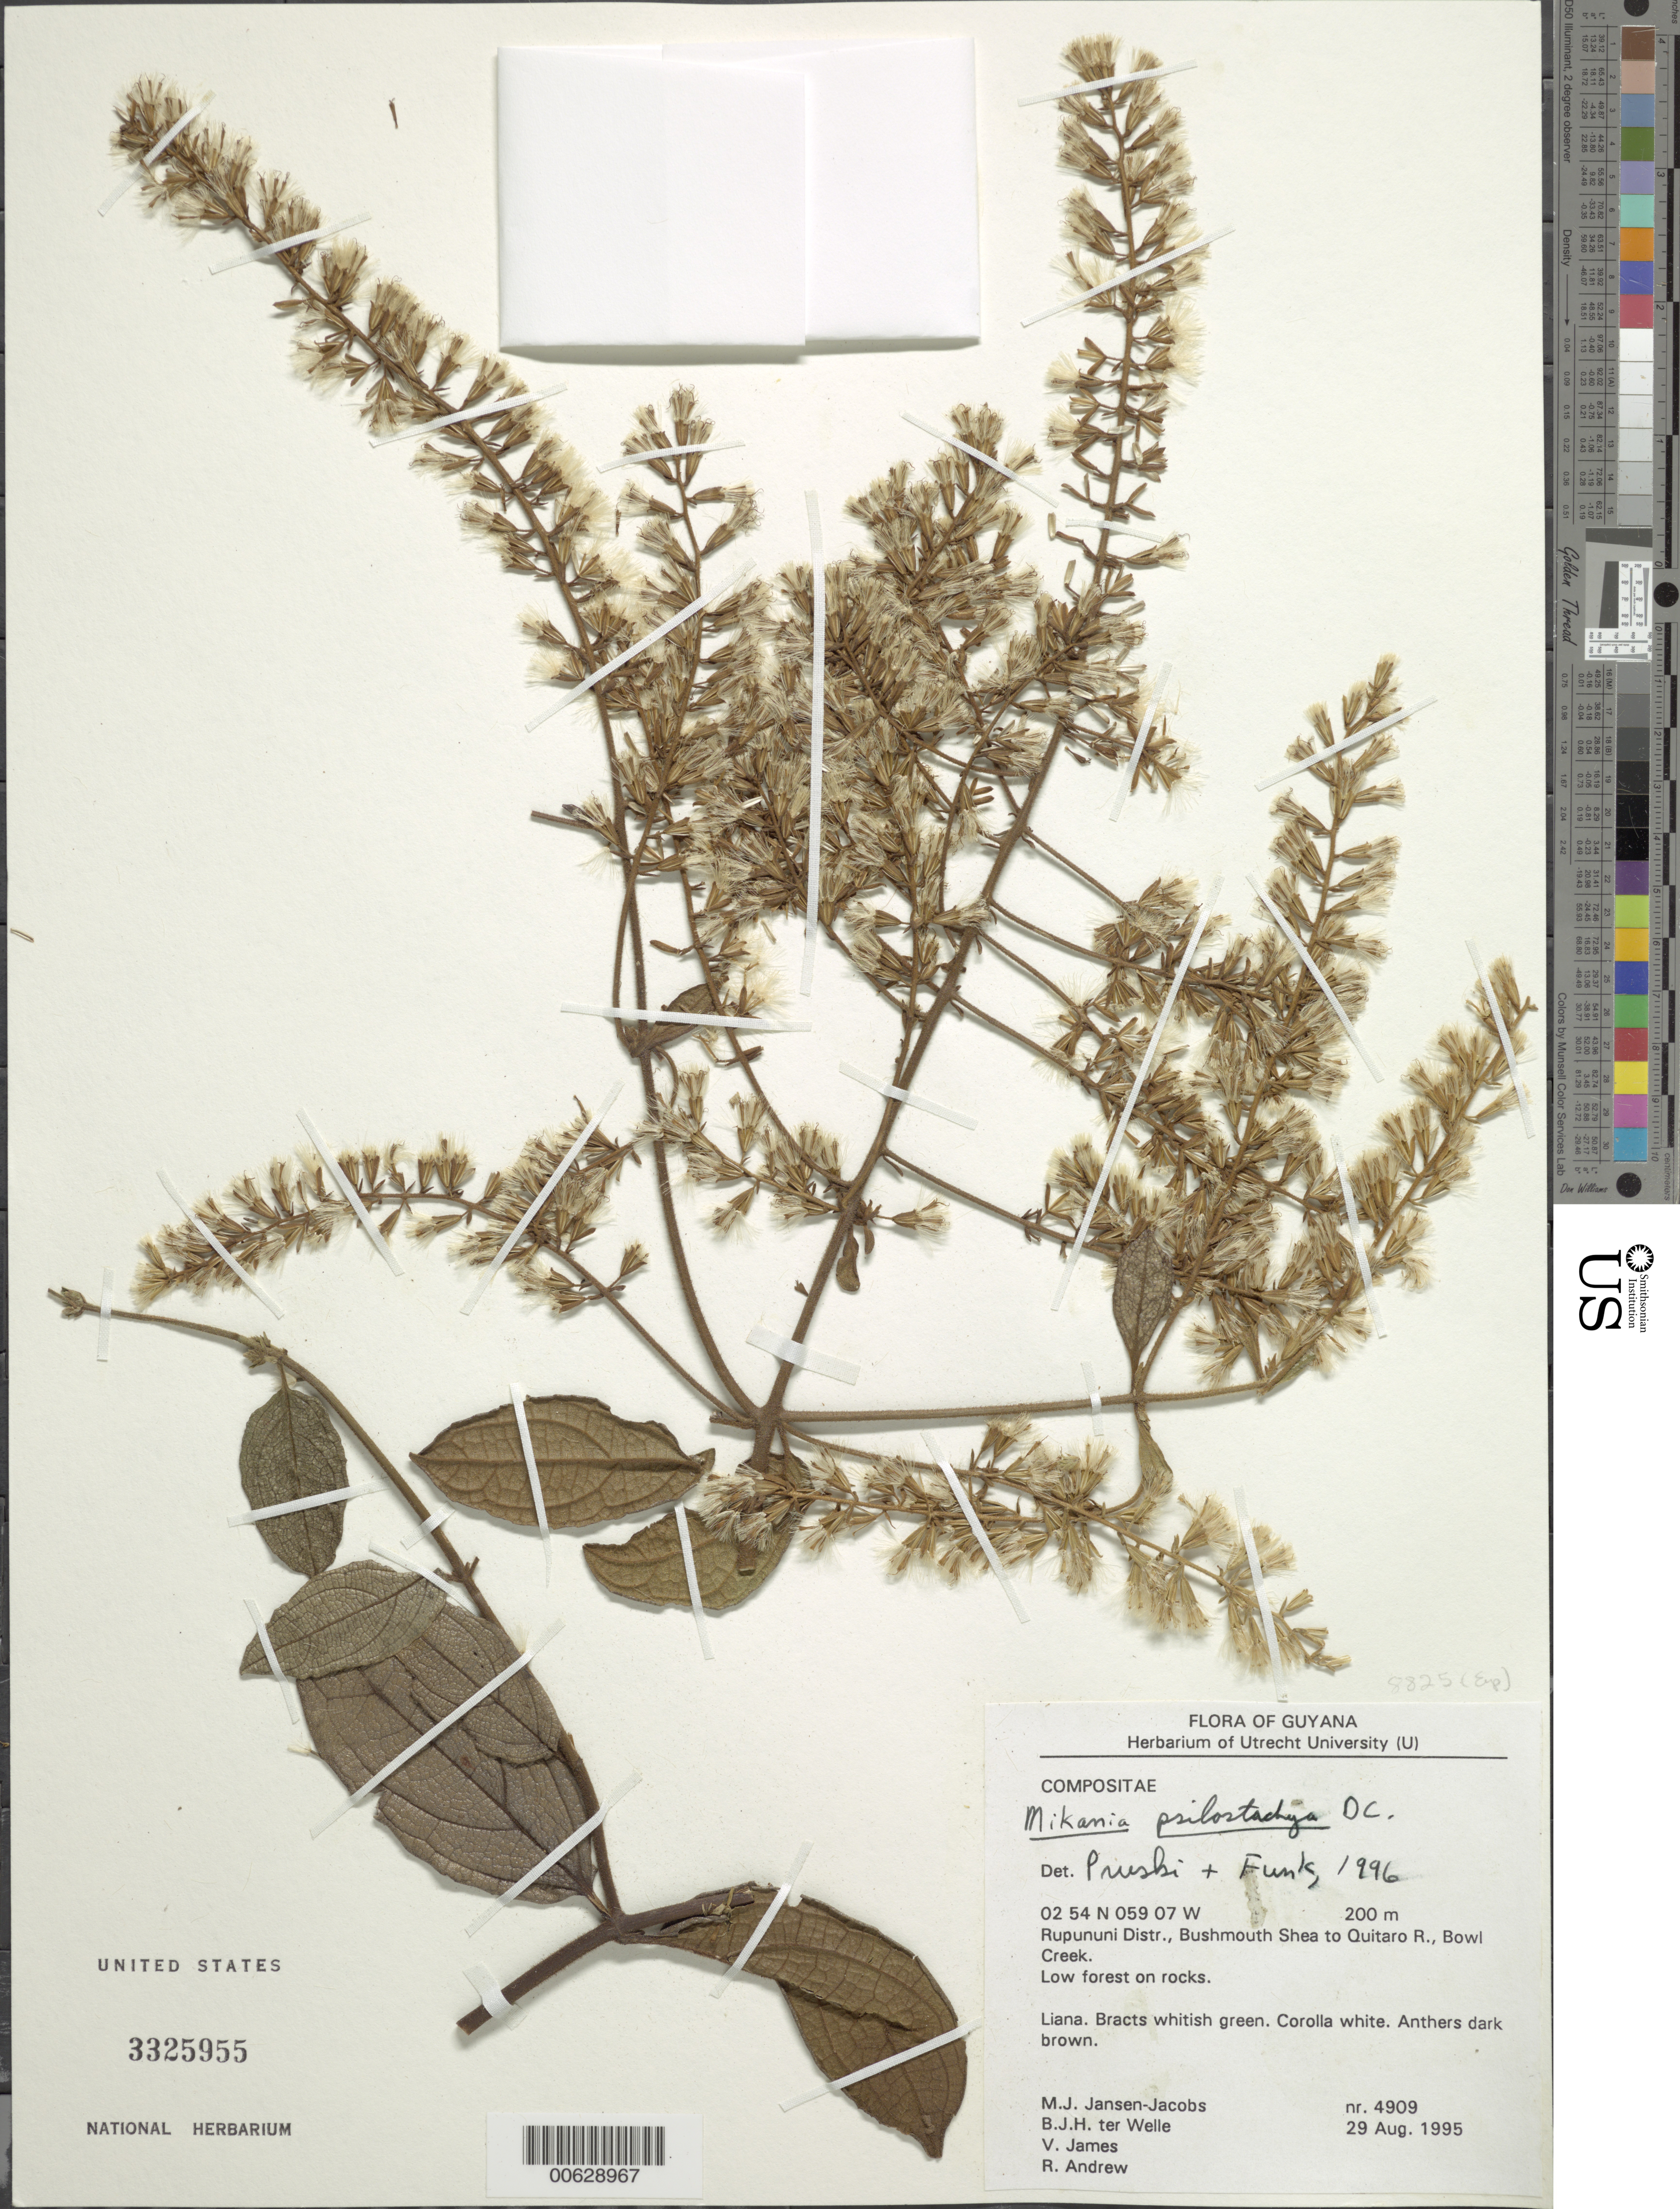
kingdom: Plantae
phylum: Tracheophyta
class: Magnoliopsida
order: Asterales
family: Asteraceae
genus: Mikania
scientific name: Mikania psilostachya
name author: DC.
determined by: Pruski, J. F.; Funk, V. A.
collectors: M. J. Jansen-Jacobs, B. Welle, V. James & R. Andrew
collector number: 4909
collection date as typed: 29-Aug-95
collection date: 1995-08-29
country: Guyana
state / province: U. Takutu-U. Essequibo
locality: Bowl Creek, Bushmouth, Shea to Quitaro River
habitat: Low forest on rocks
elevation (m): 200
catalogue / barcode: US 3325955